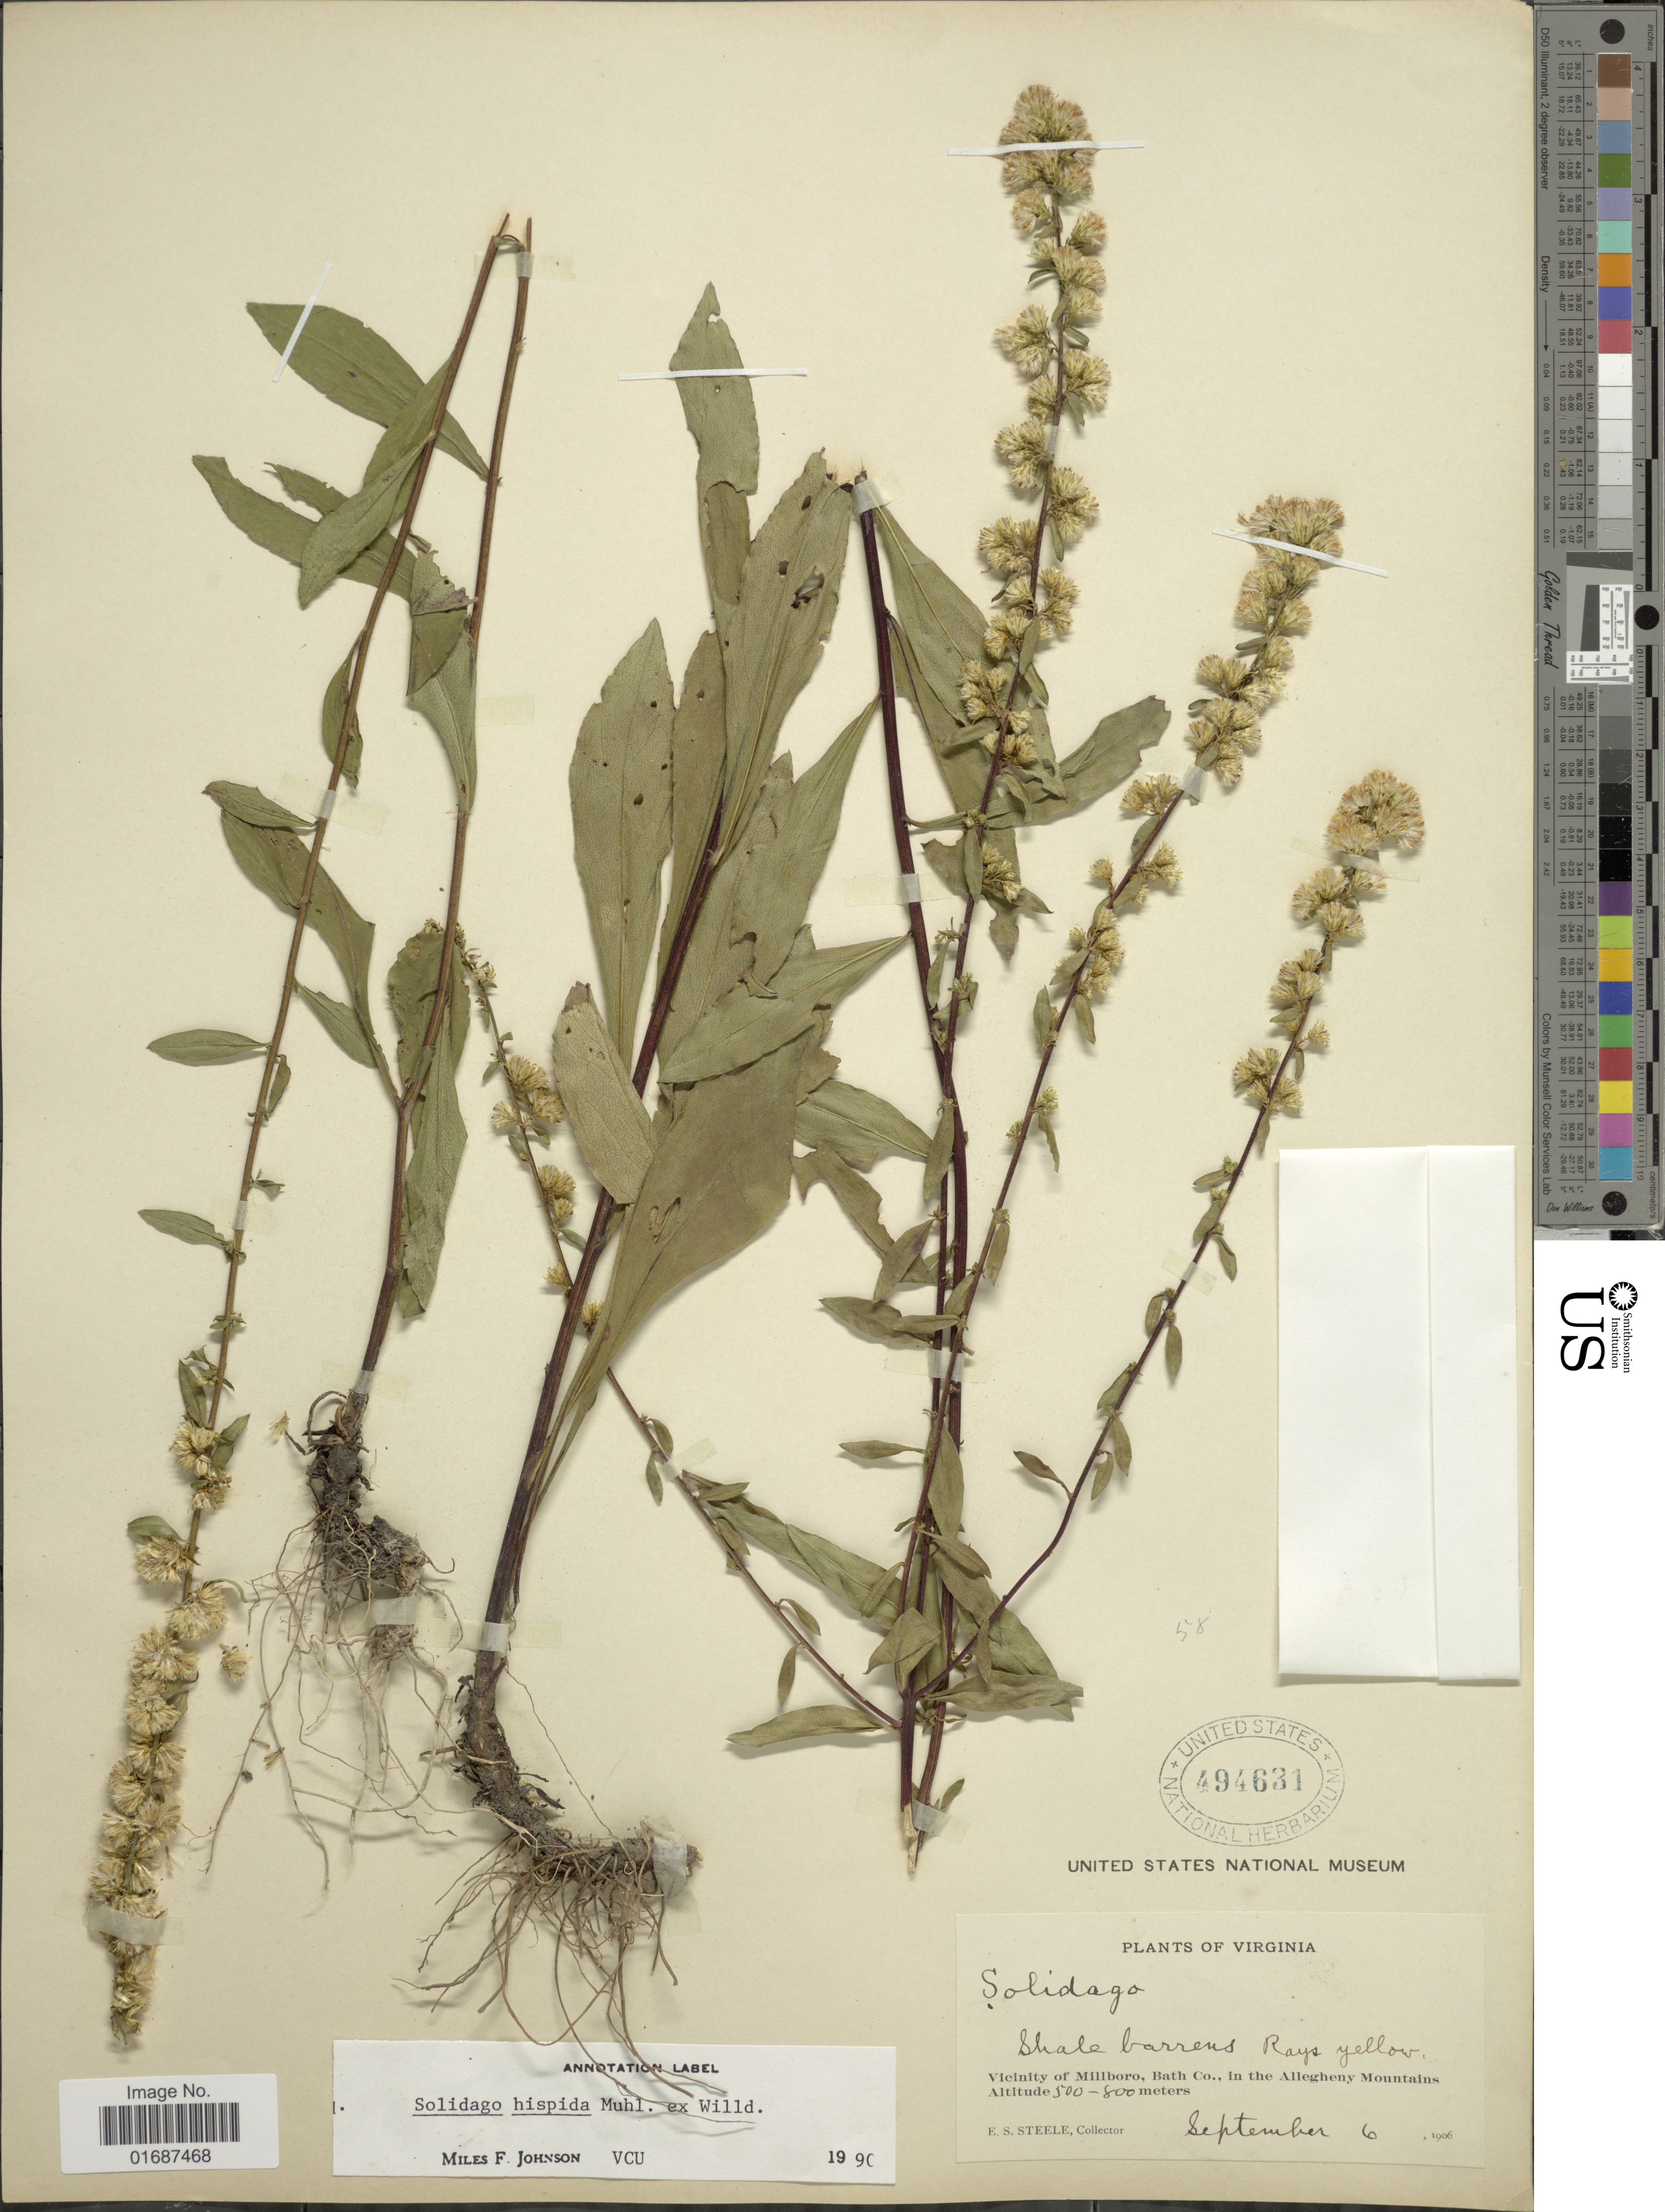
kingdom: Plantae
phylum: Tracheophyta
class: Magnoliopsida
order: Asterales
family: Asteraceae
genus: Solidago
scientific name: Solidago hispida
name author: Muhl. ex Willd.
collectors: E. Steele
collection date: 1906-09-06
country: United States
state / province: Virginia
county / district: Bath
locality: Vicinity of Millboro, Bath Co., in the Alleghany Mountains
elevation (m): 500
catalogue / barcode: US 494631